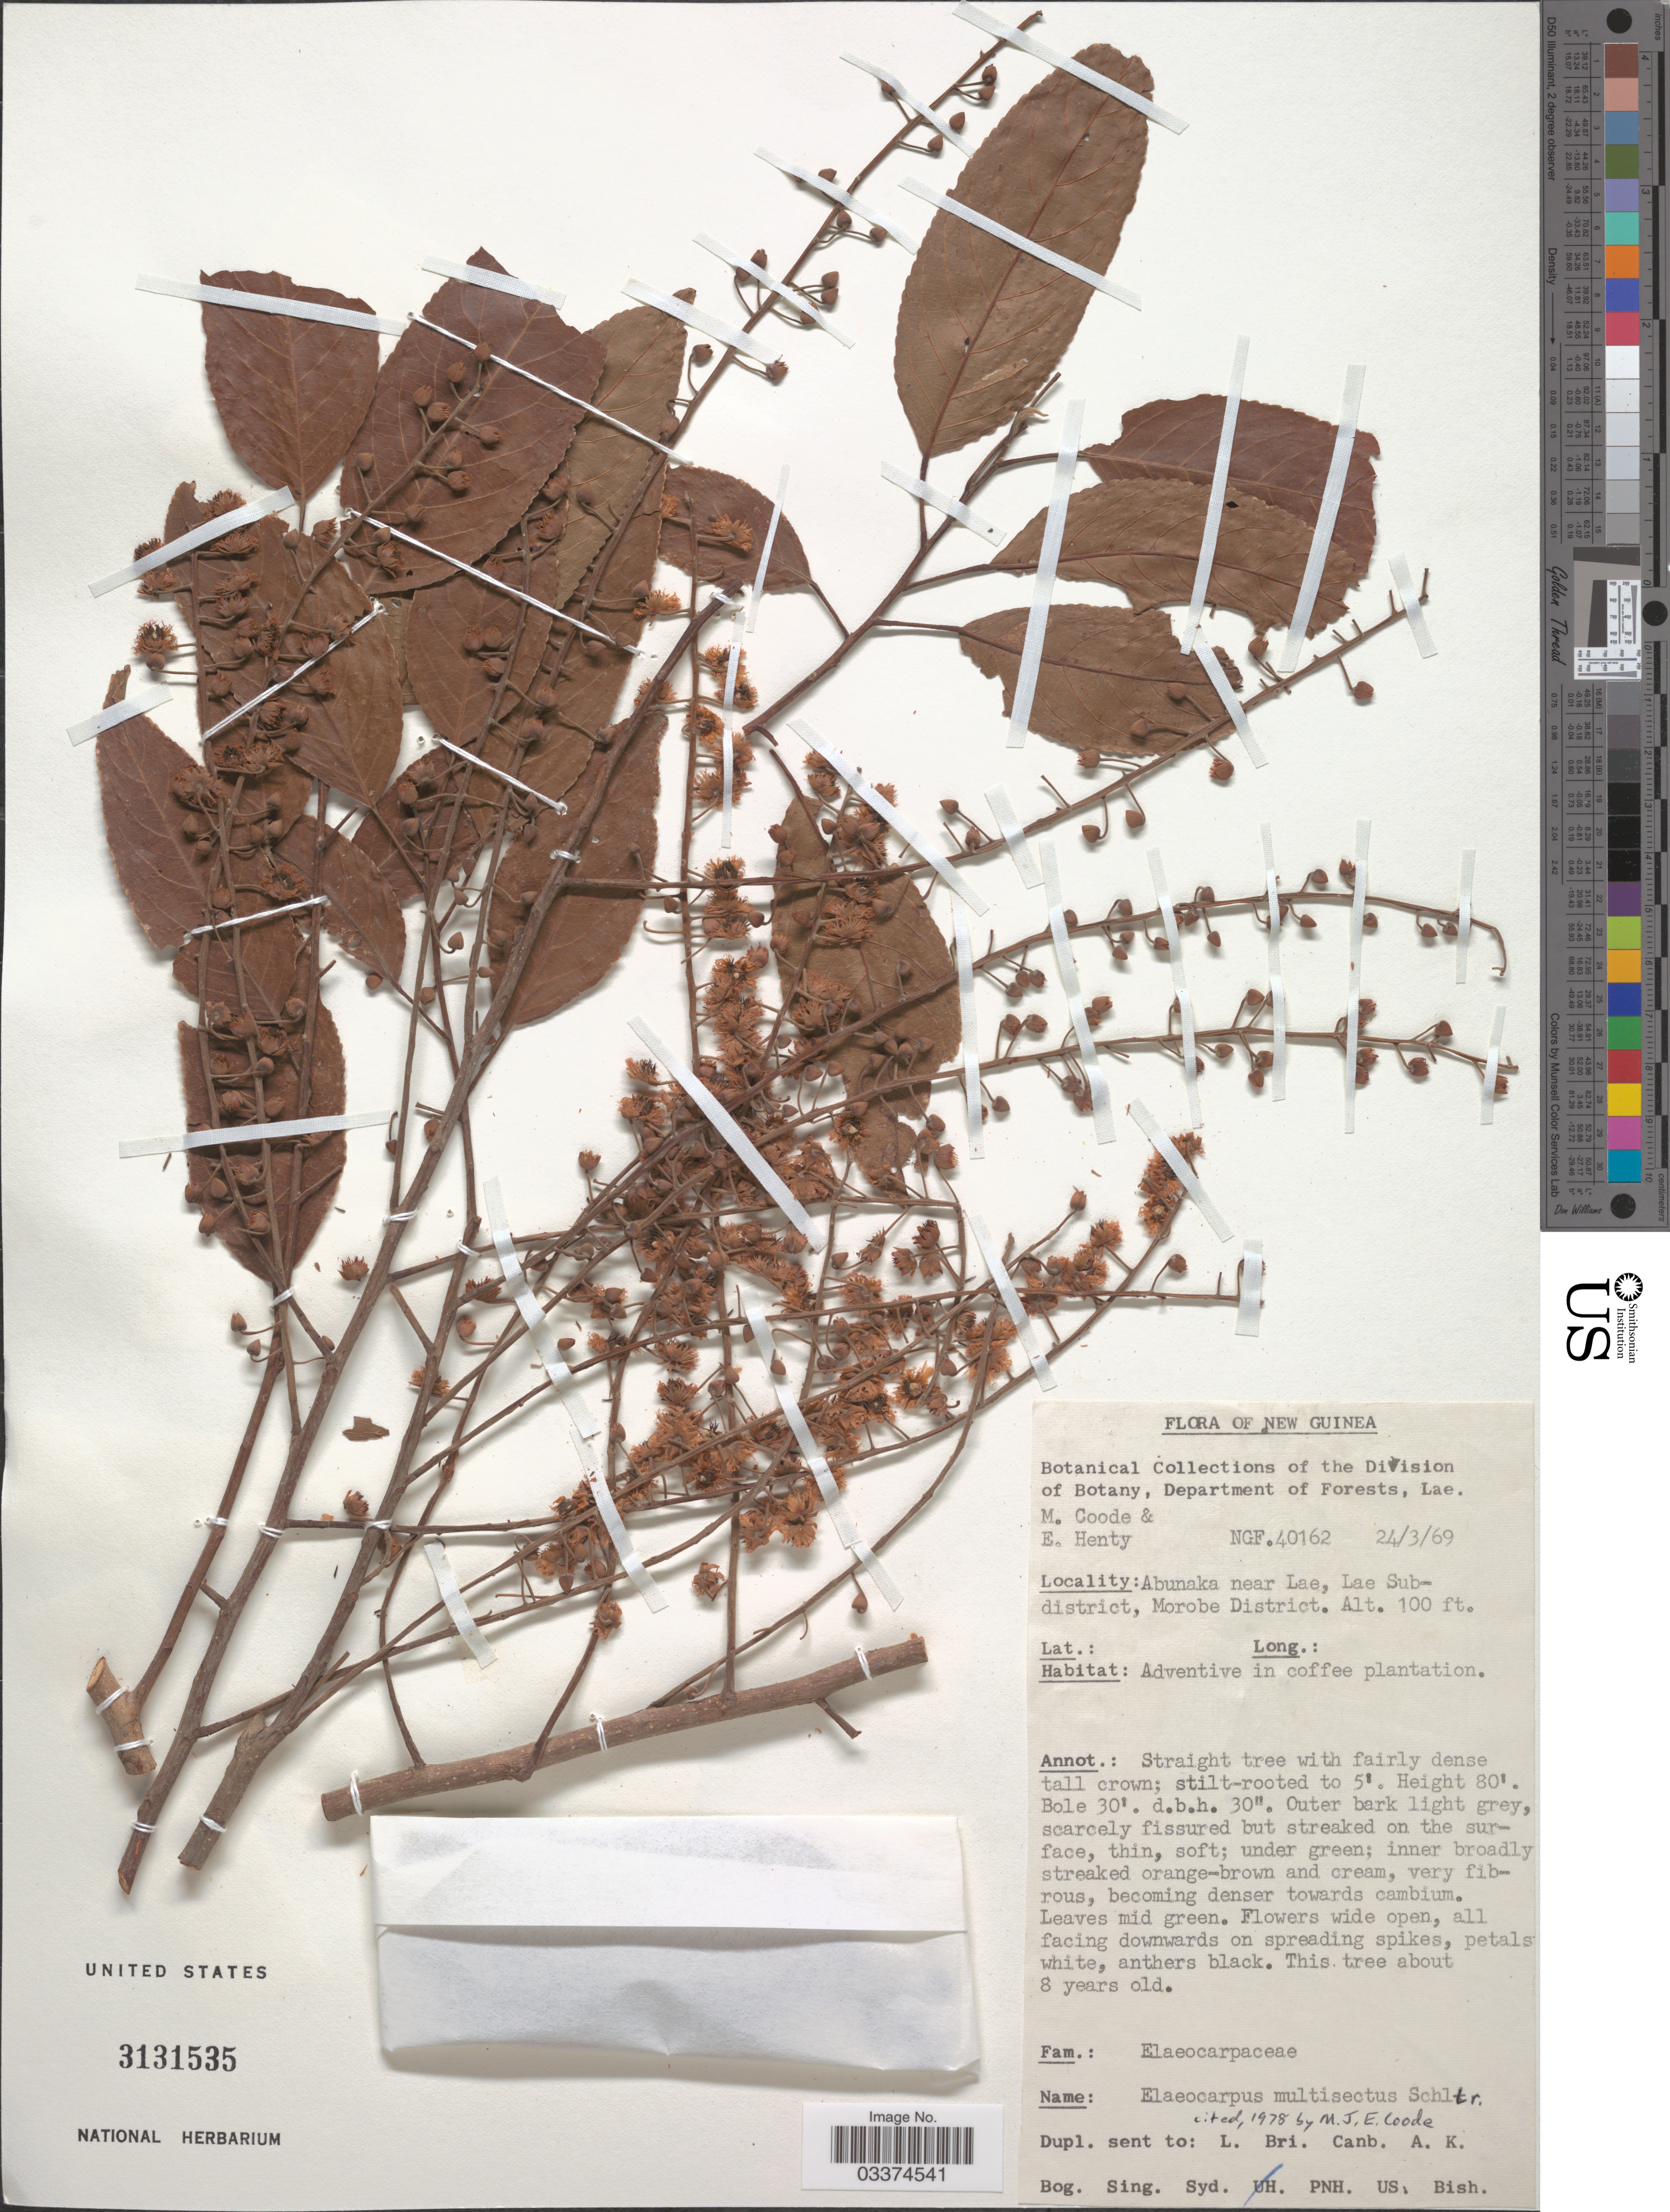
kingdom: Plantae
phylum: Tracheophyta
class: Magnoliopsida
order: Oxalidales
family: Elaeocarpaceae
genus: Elaeocarpus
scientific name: Elaeocarpus multisectus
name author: Schltr.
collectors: M. Coode & E. Henty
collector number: NGF40162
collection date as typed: Transcribed d/m/y: 24/3/69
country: Papua New Guinea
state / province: Morobe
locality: New Guinea. Abunaka near Lae, Lae Sub-district, Morobe District.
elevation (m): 30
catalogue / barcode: US 3131535